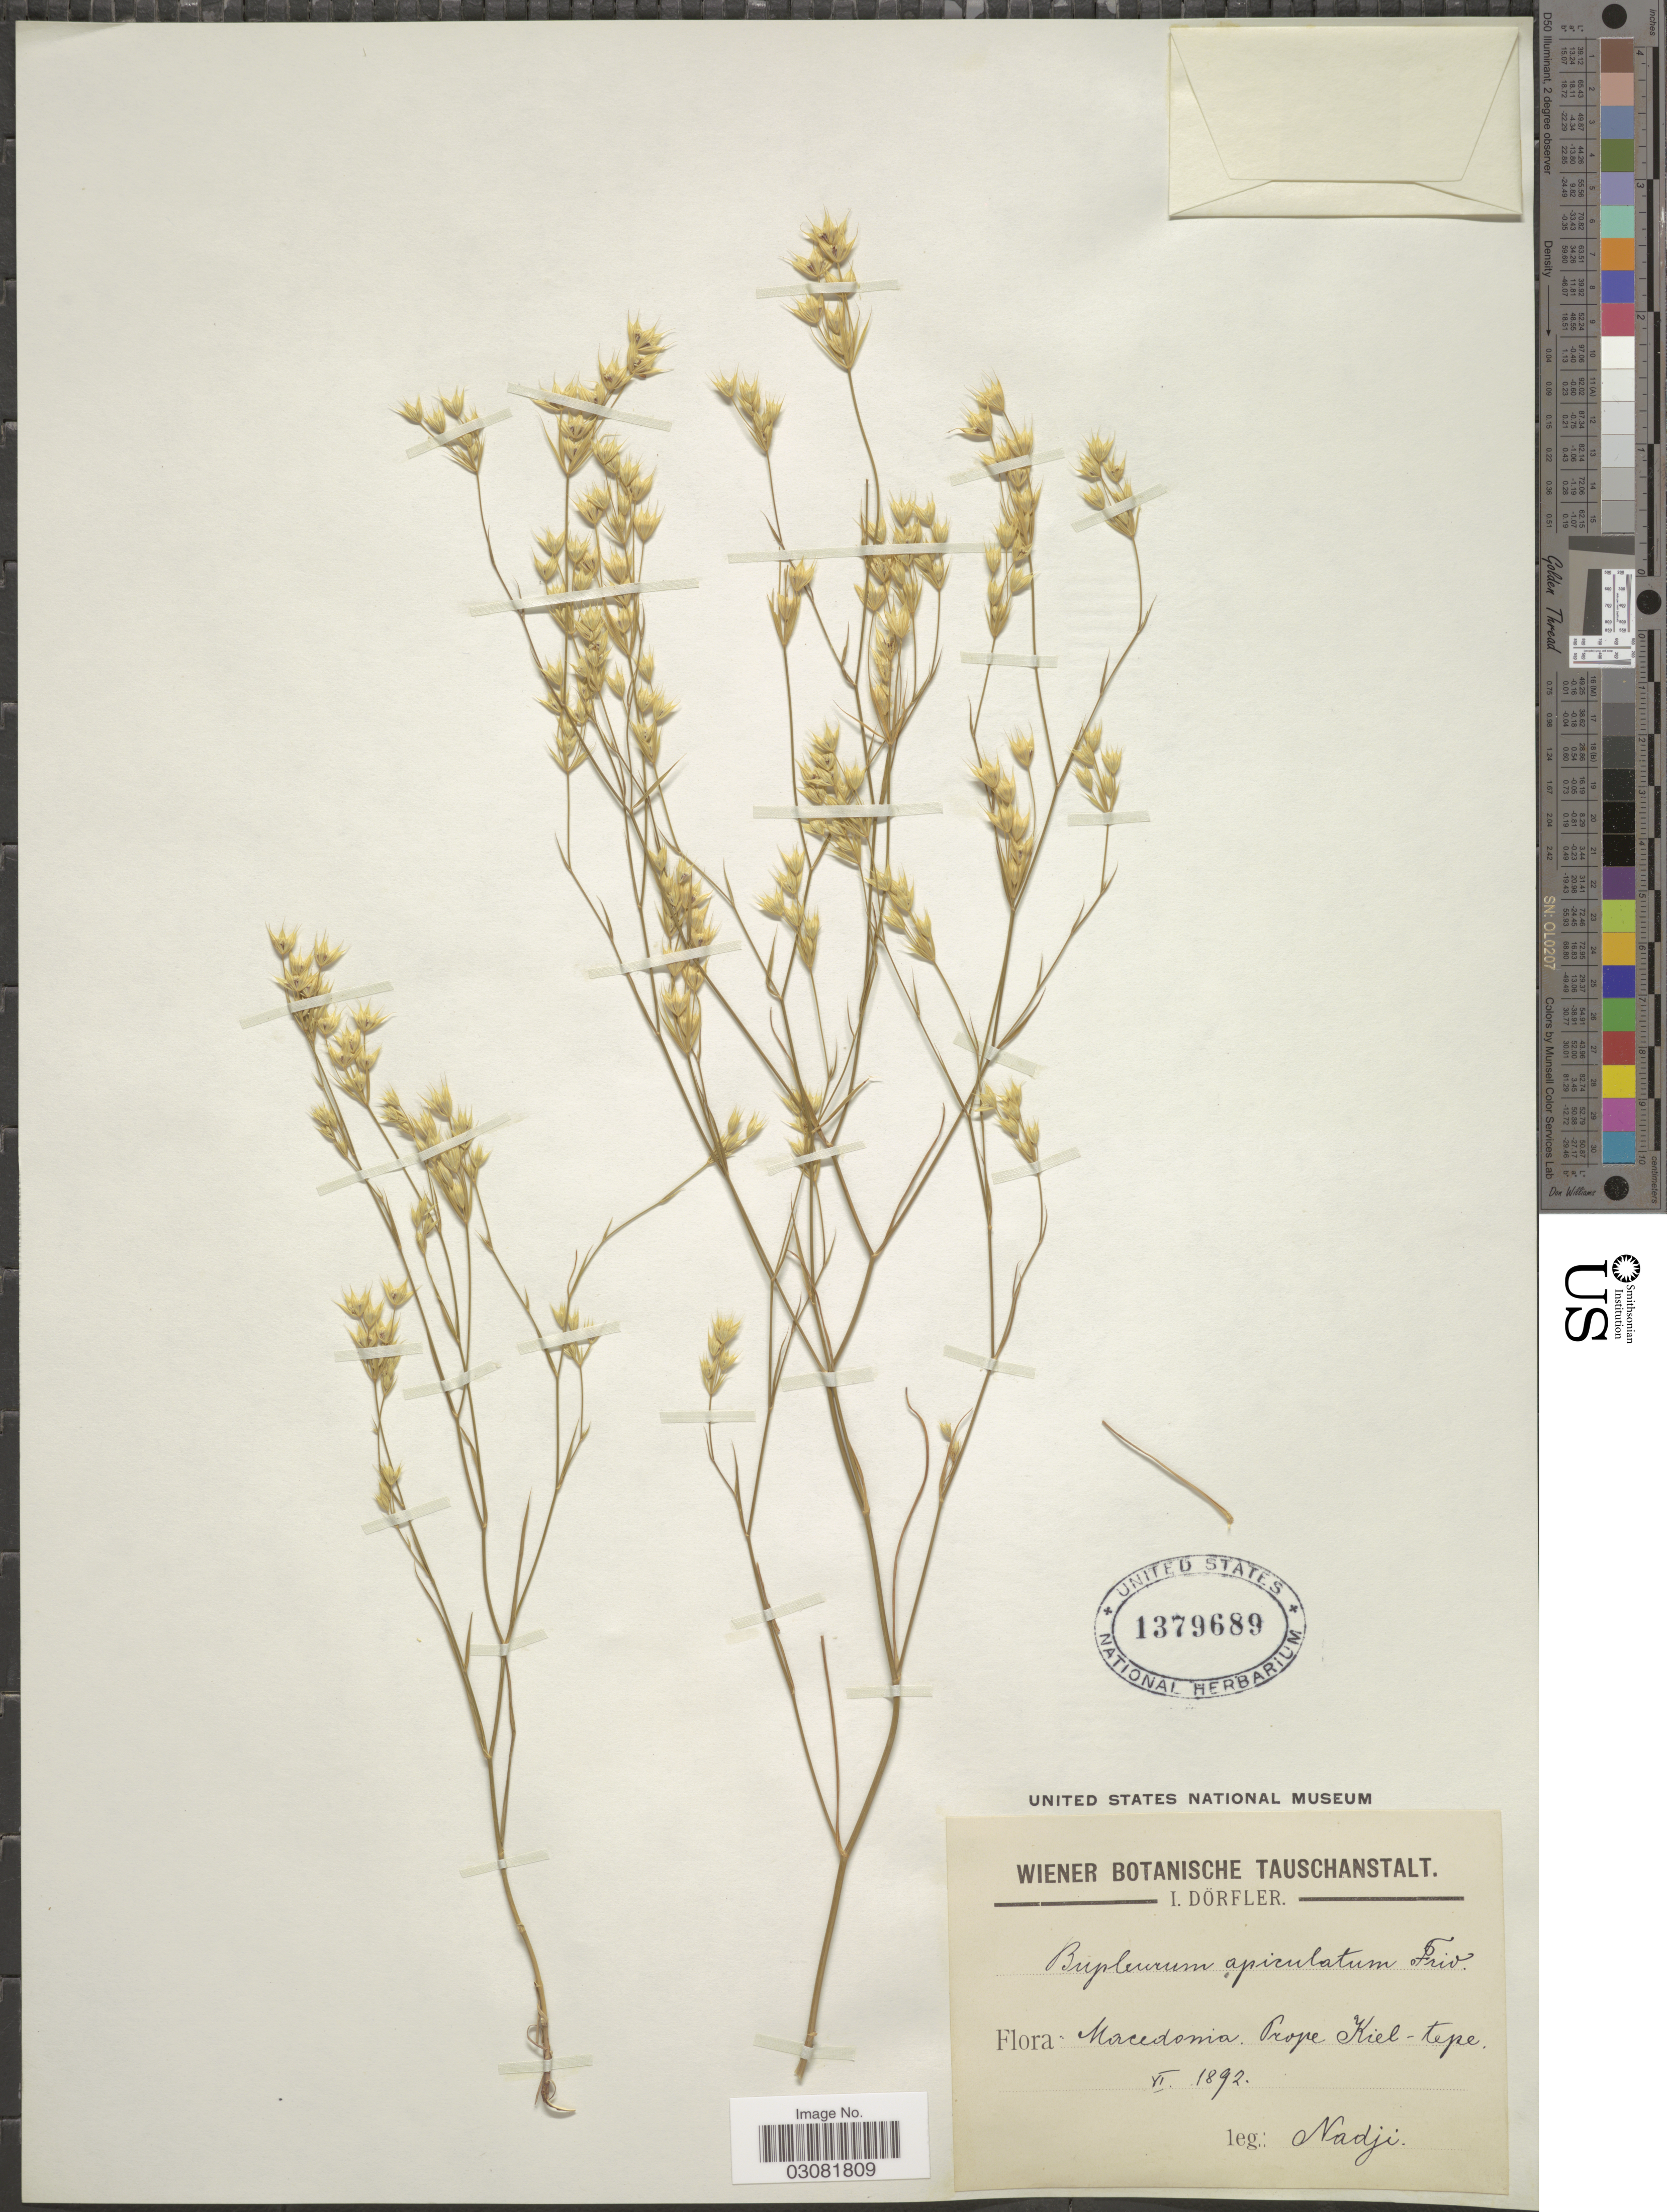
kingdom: Plantae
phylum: Tracheophyta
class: Magnoliopsida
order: Apiales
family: Apiaceae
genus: Bupleurum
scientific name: Bupleurum apiculatum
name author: Friv.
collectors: Nadji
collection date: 1892-06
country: North Macedonia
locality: Prope Kiel-tepe.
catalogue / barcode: US 1379689